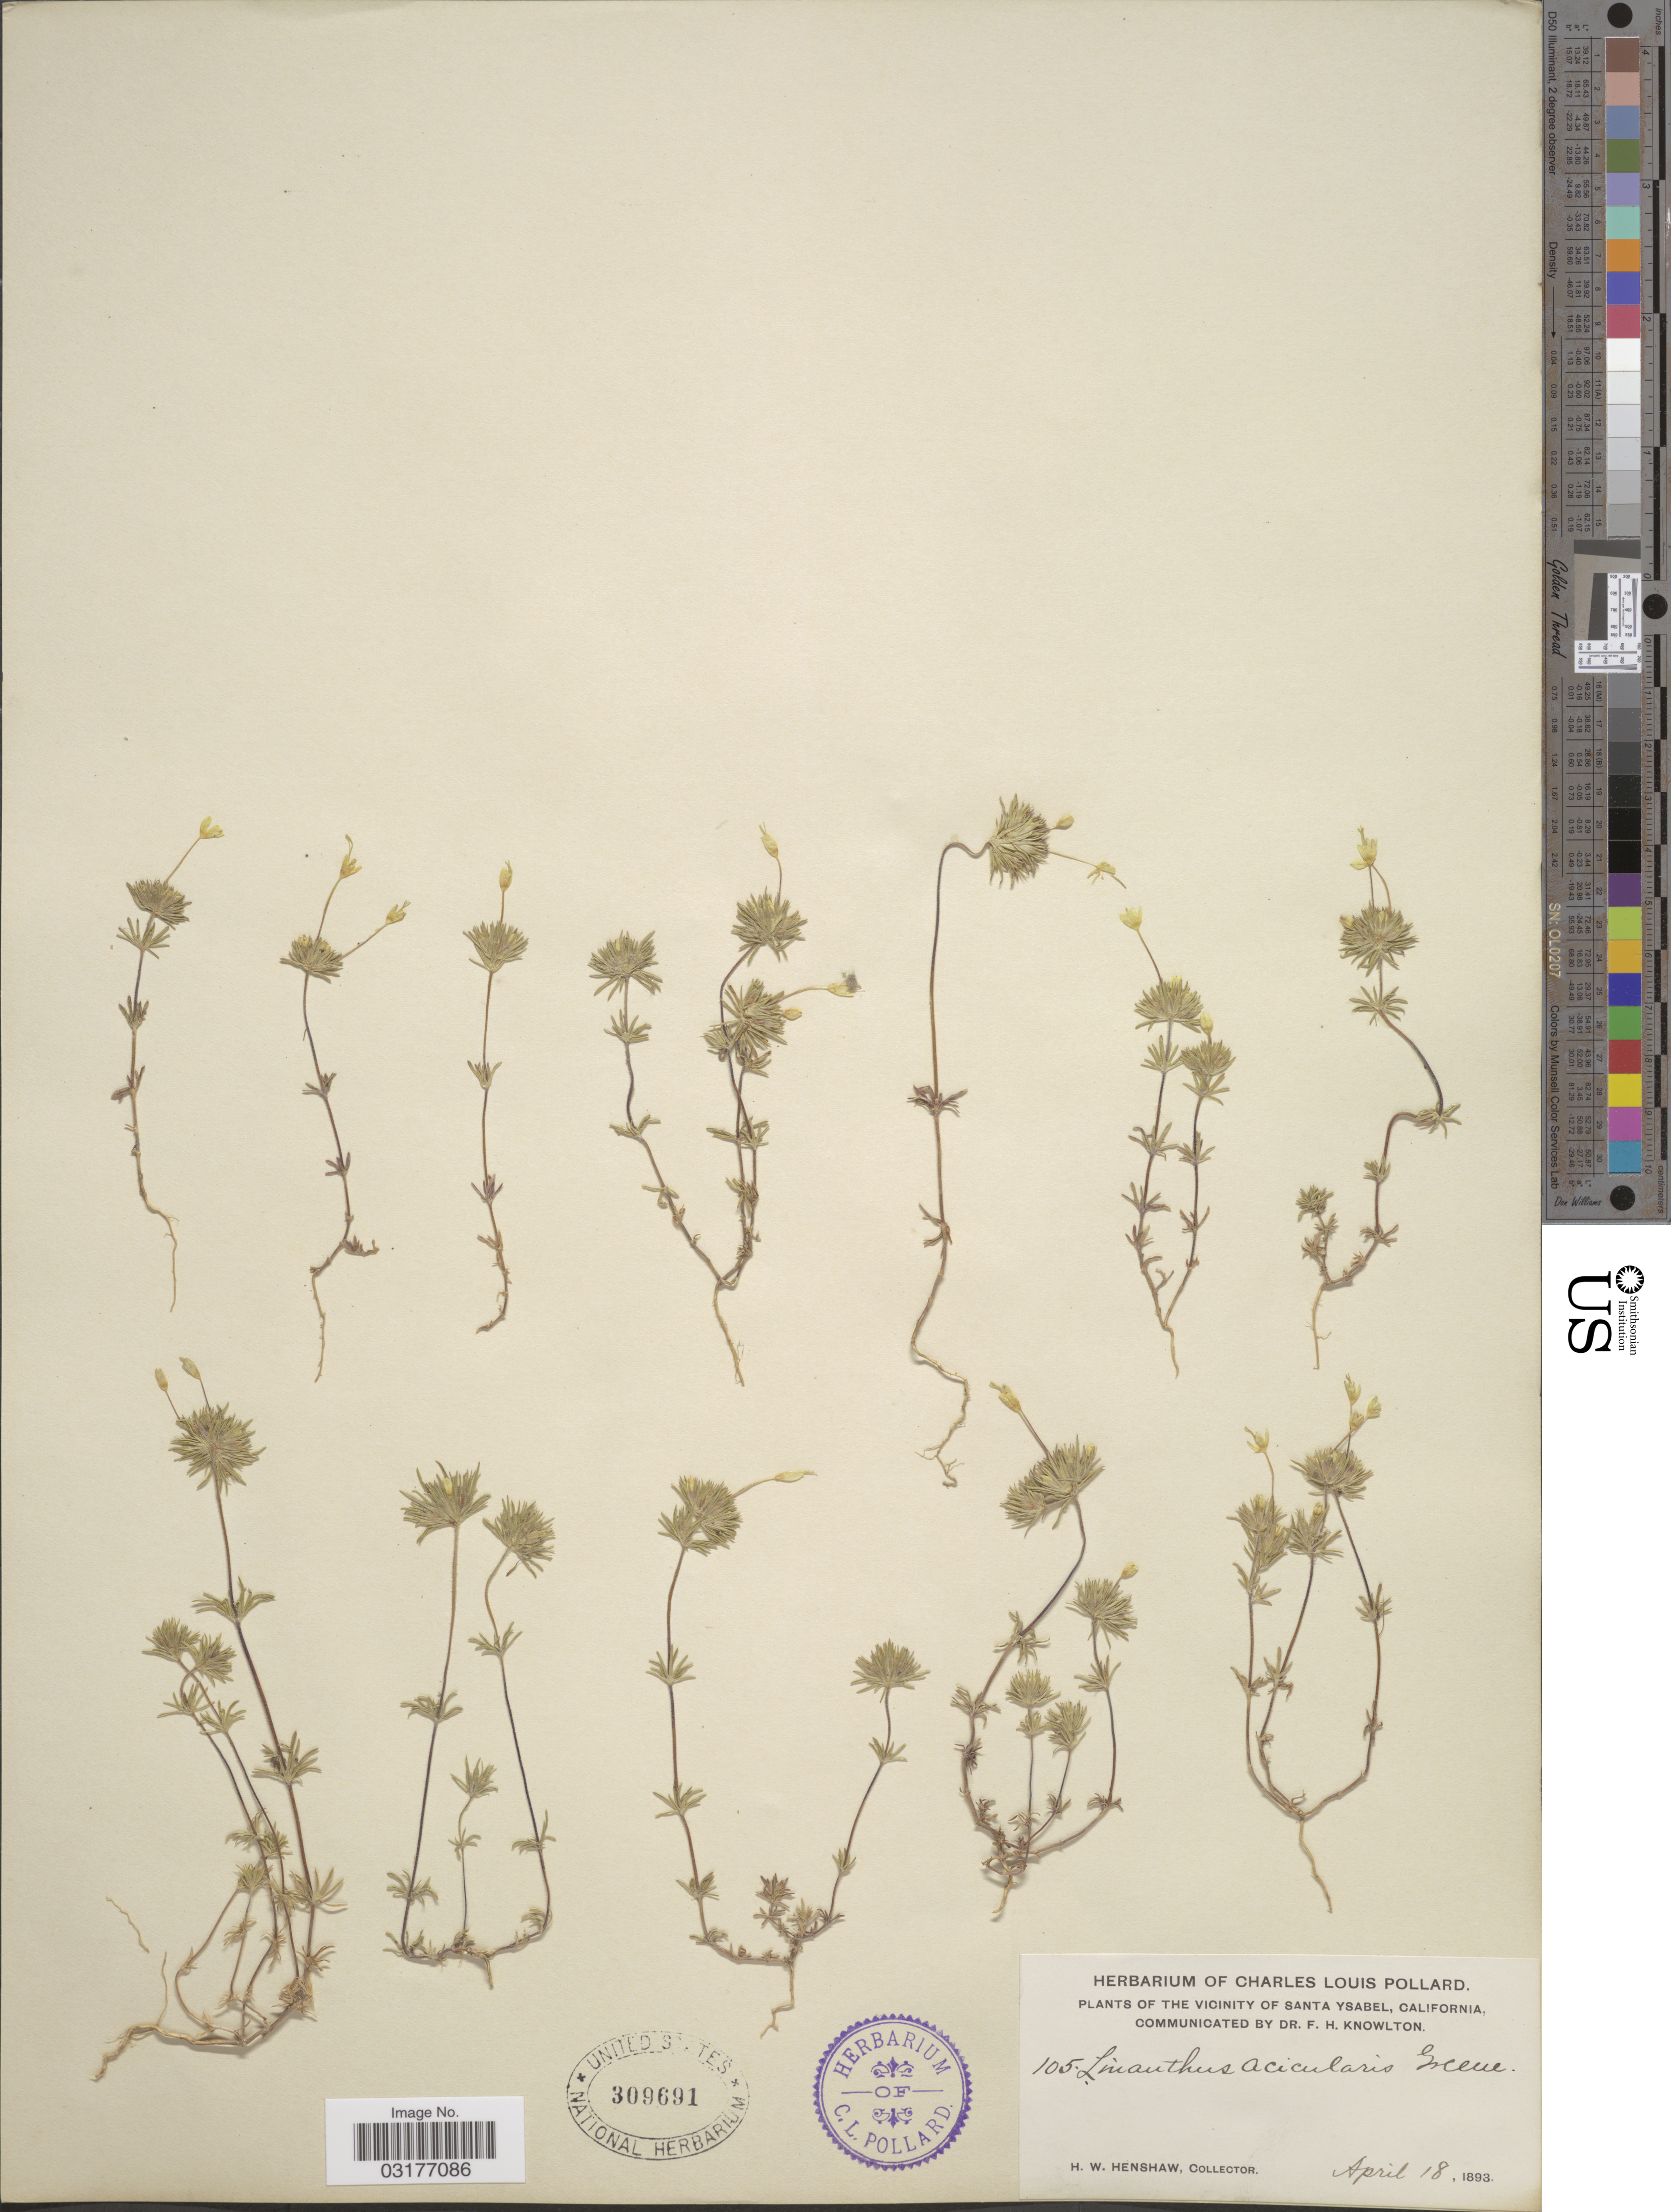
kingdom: Plantae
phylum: Tracheophyta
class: Magnoliopsida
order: Ericales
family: Polemoniaceae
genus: Leptosiphon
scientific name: Leptosiphon acicularis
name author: Jeps.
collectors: H. Henshaw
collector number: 105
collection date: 1893-04-18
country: United States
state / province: California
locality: The Vicinity of Santa Ysabel.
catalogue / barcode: US 309691